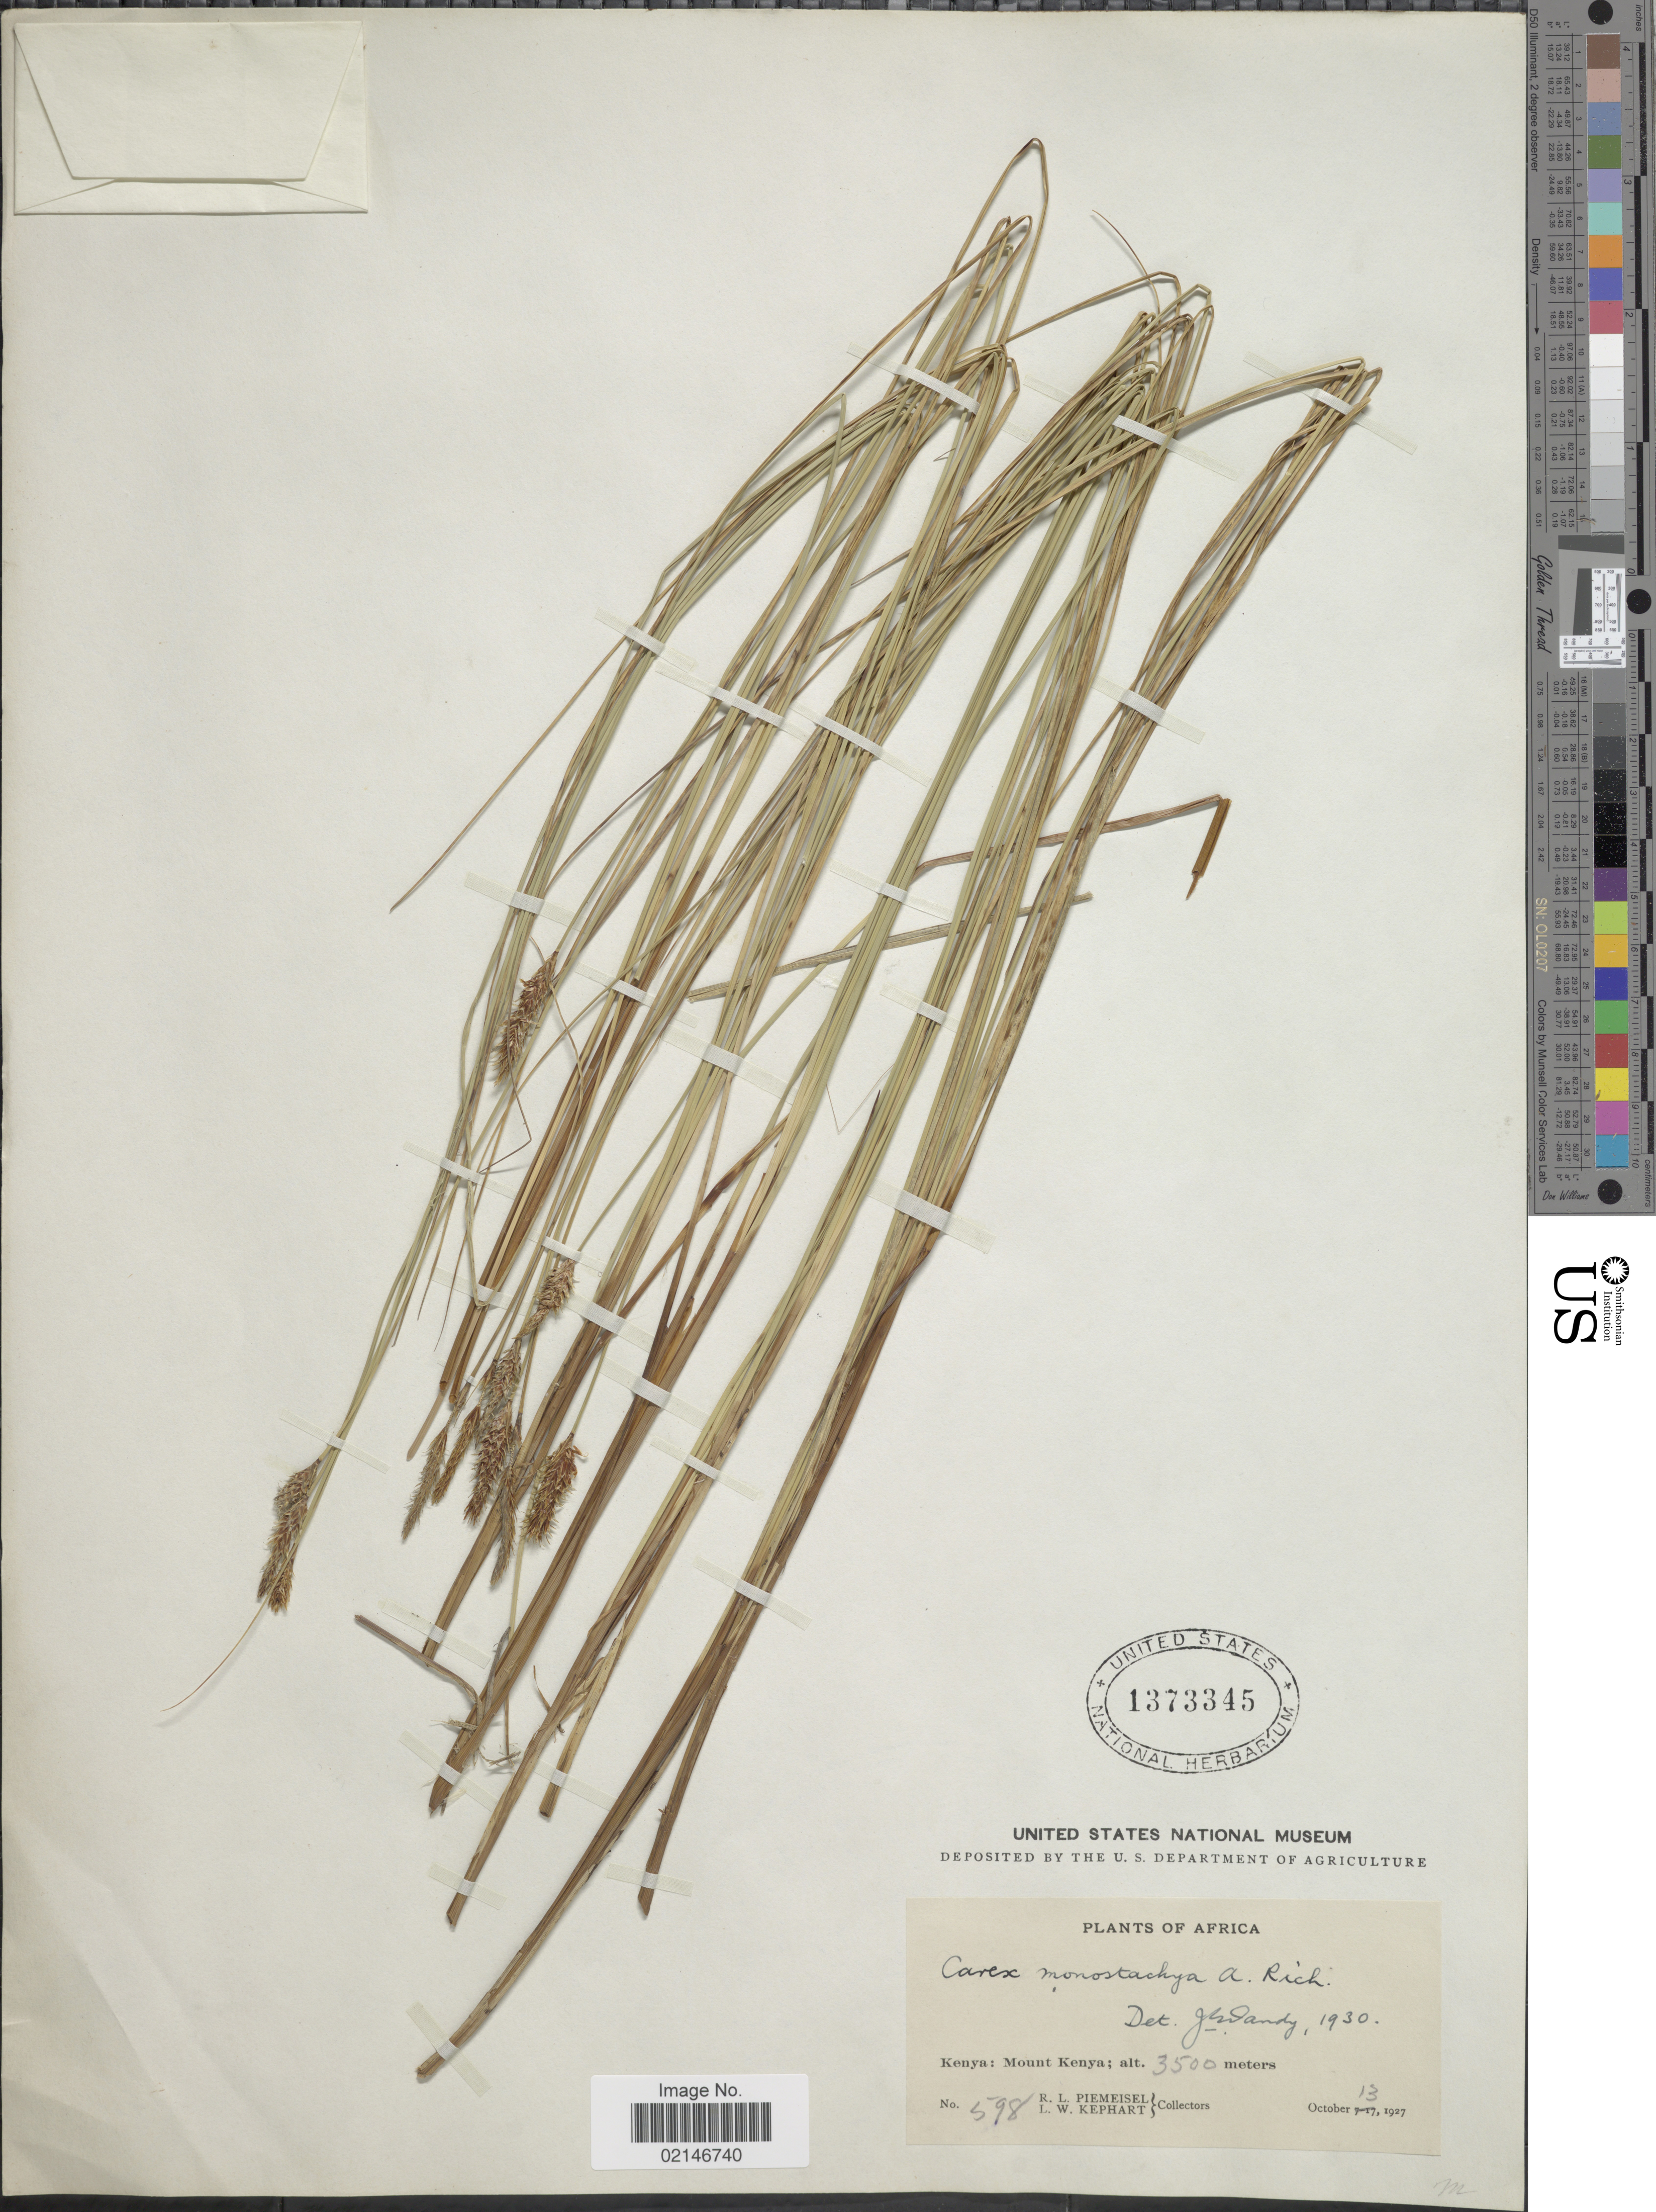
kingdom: Plantae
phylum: Tracheophyta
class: Liliopsida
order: Poales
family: Cyperaceae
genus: Carex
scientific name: Carex monostachya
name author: A. Rich.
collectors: R. L. Piemeisel & L. W. Kephart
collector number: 598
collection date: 1927-10-13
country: Kenya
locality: Mount Kenya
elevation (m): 3500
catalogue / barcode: US 1373345